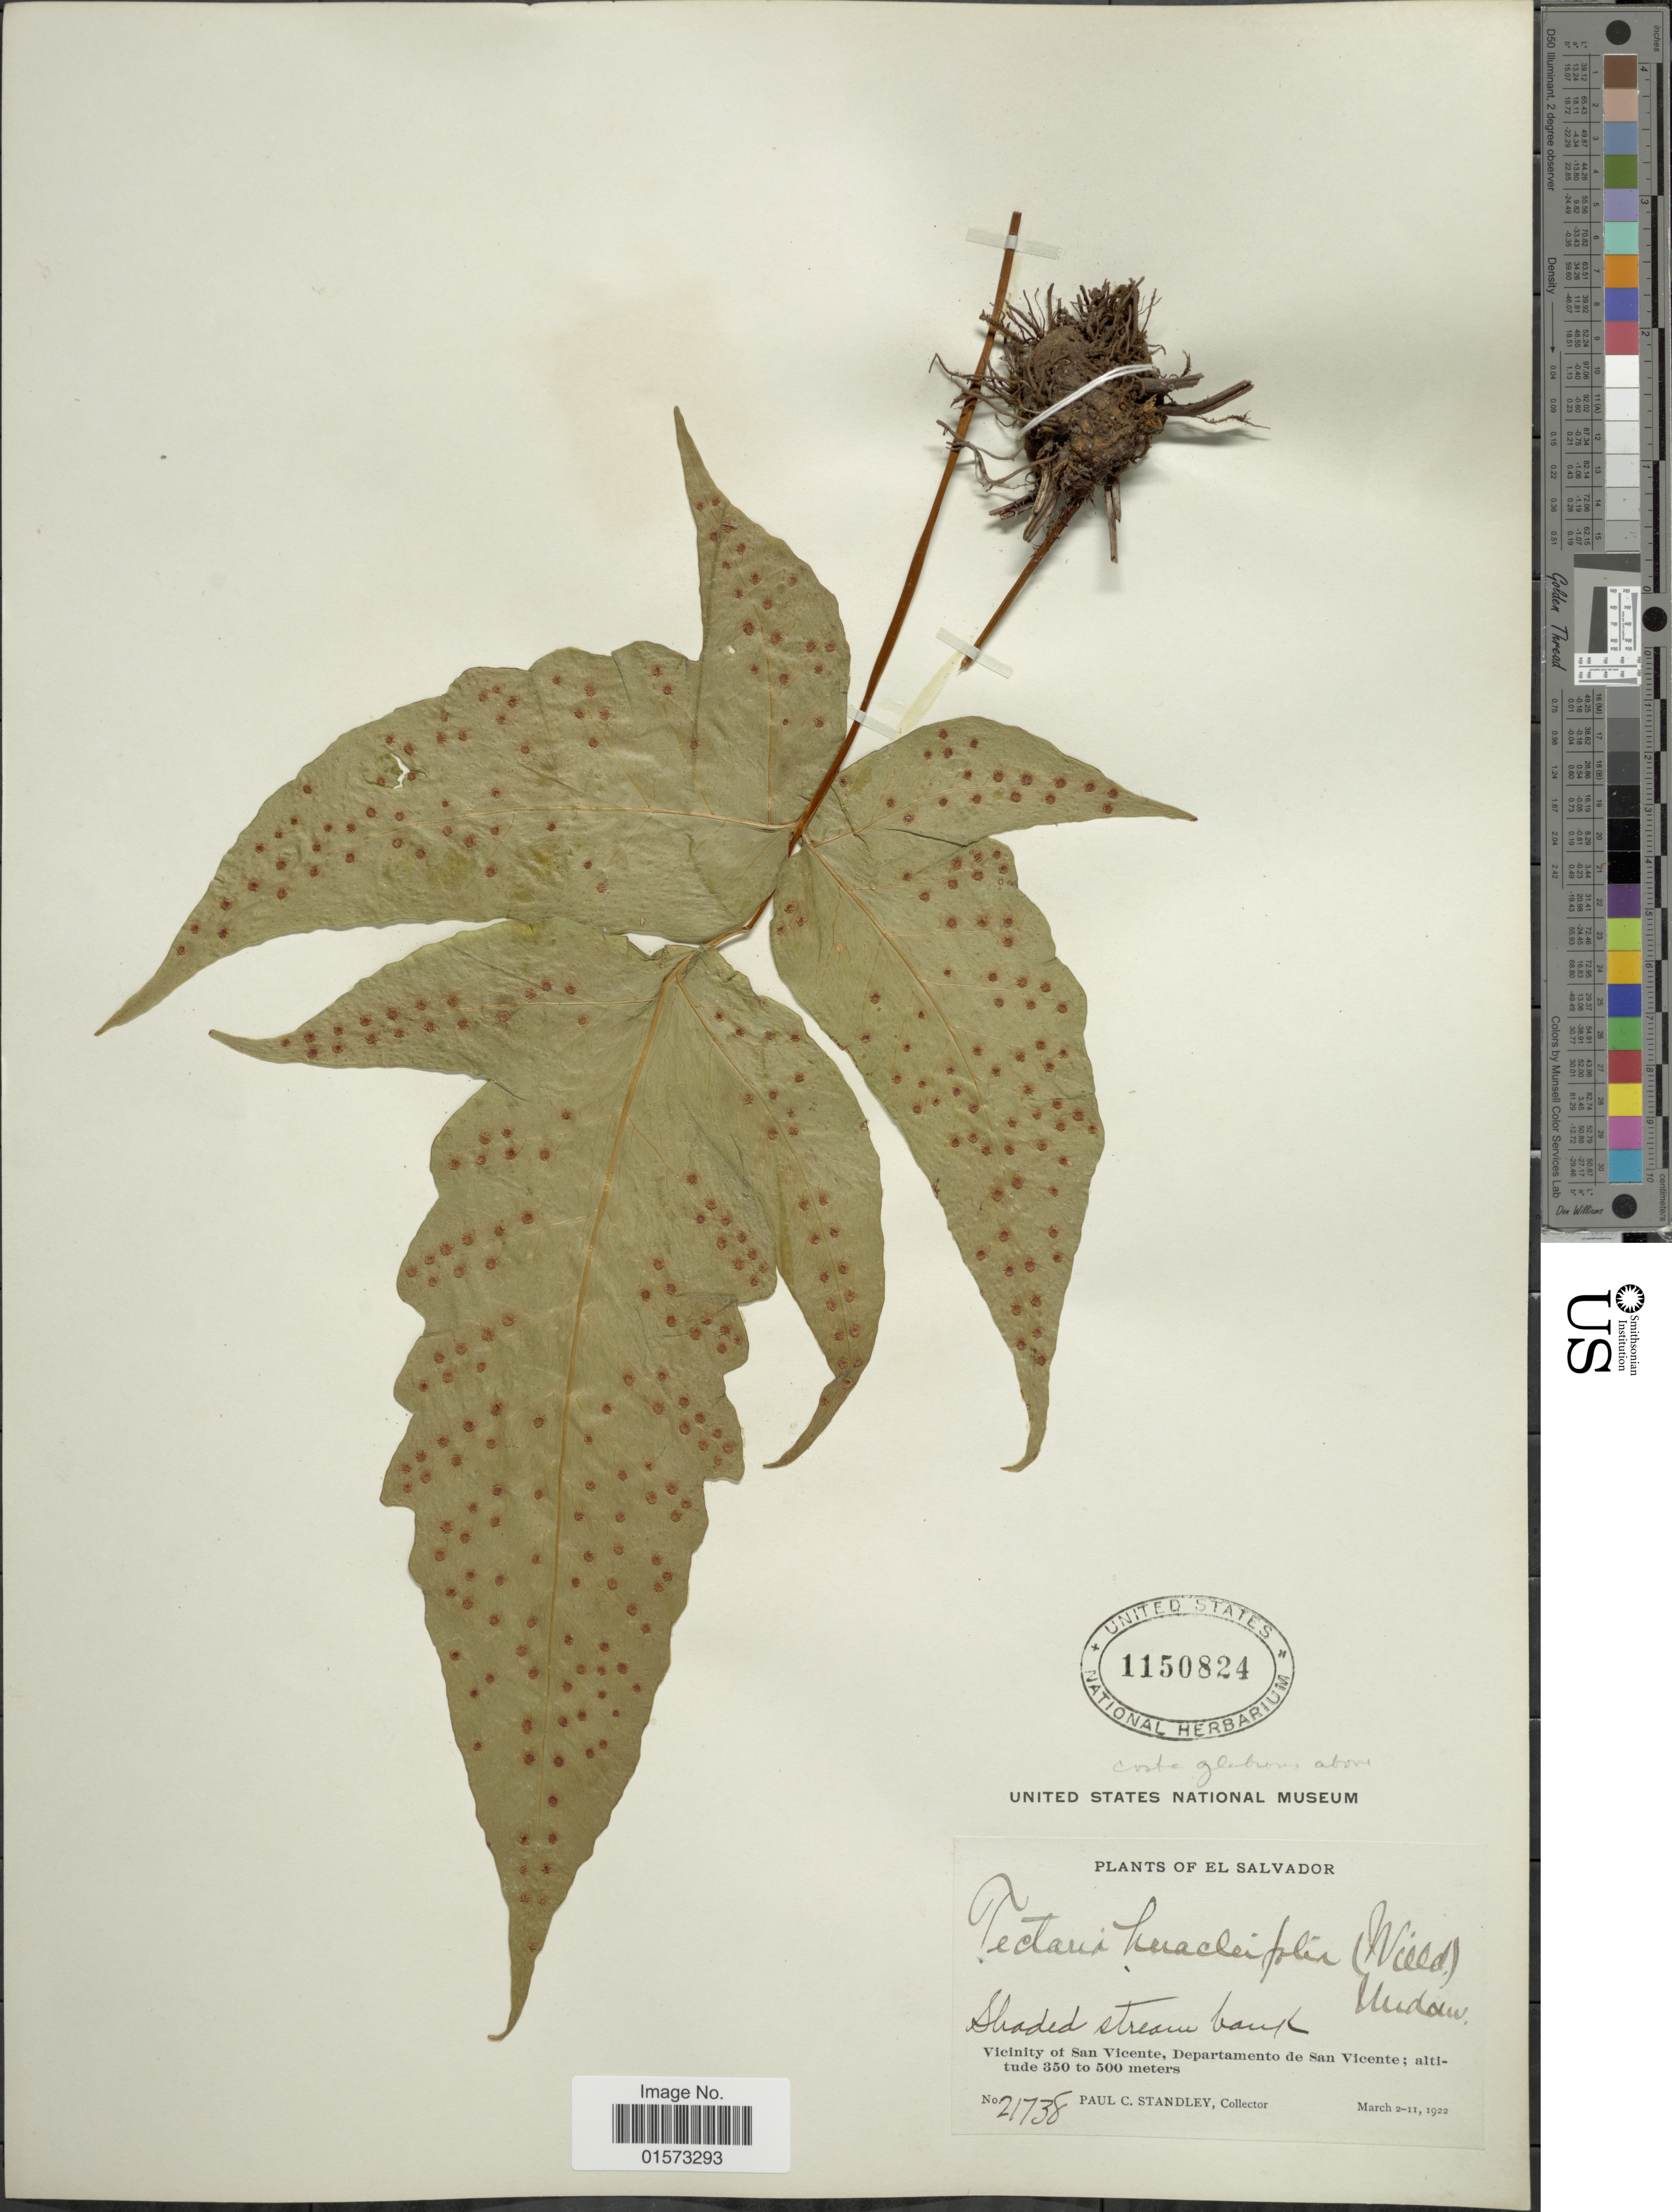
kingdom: Plantae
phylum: Tracheophyta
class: Polypodiopsida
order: Polypodiales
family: Tectariaceae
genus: Tectaria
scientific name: Tectaria heracleifolia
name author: (Willd.) Underw.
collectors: P. C. Standley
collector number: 21738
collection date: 1922-03-02/1922-03-11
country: El Salvador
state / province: San Vincente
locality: Vicinity of San Vicente, Departamento de San Vincente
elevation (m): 350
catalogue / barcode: US 1150824